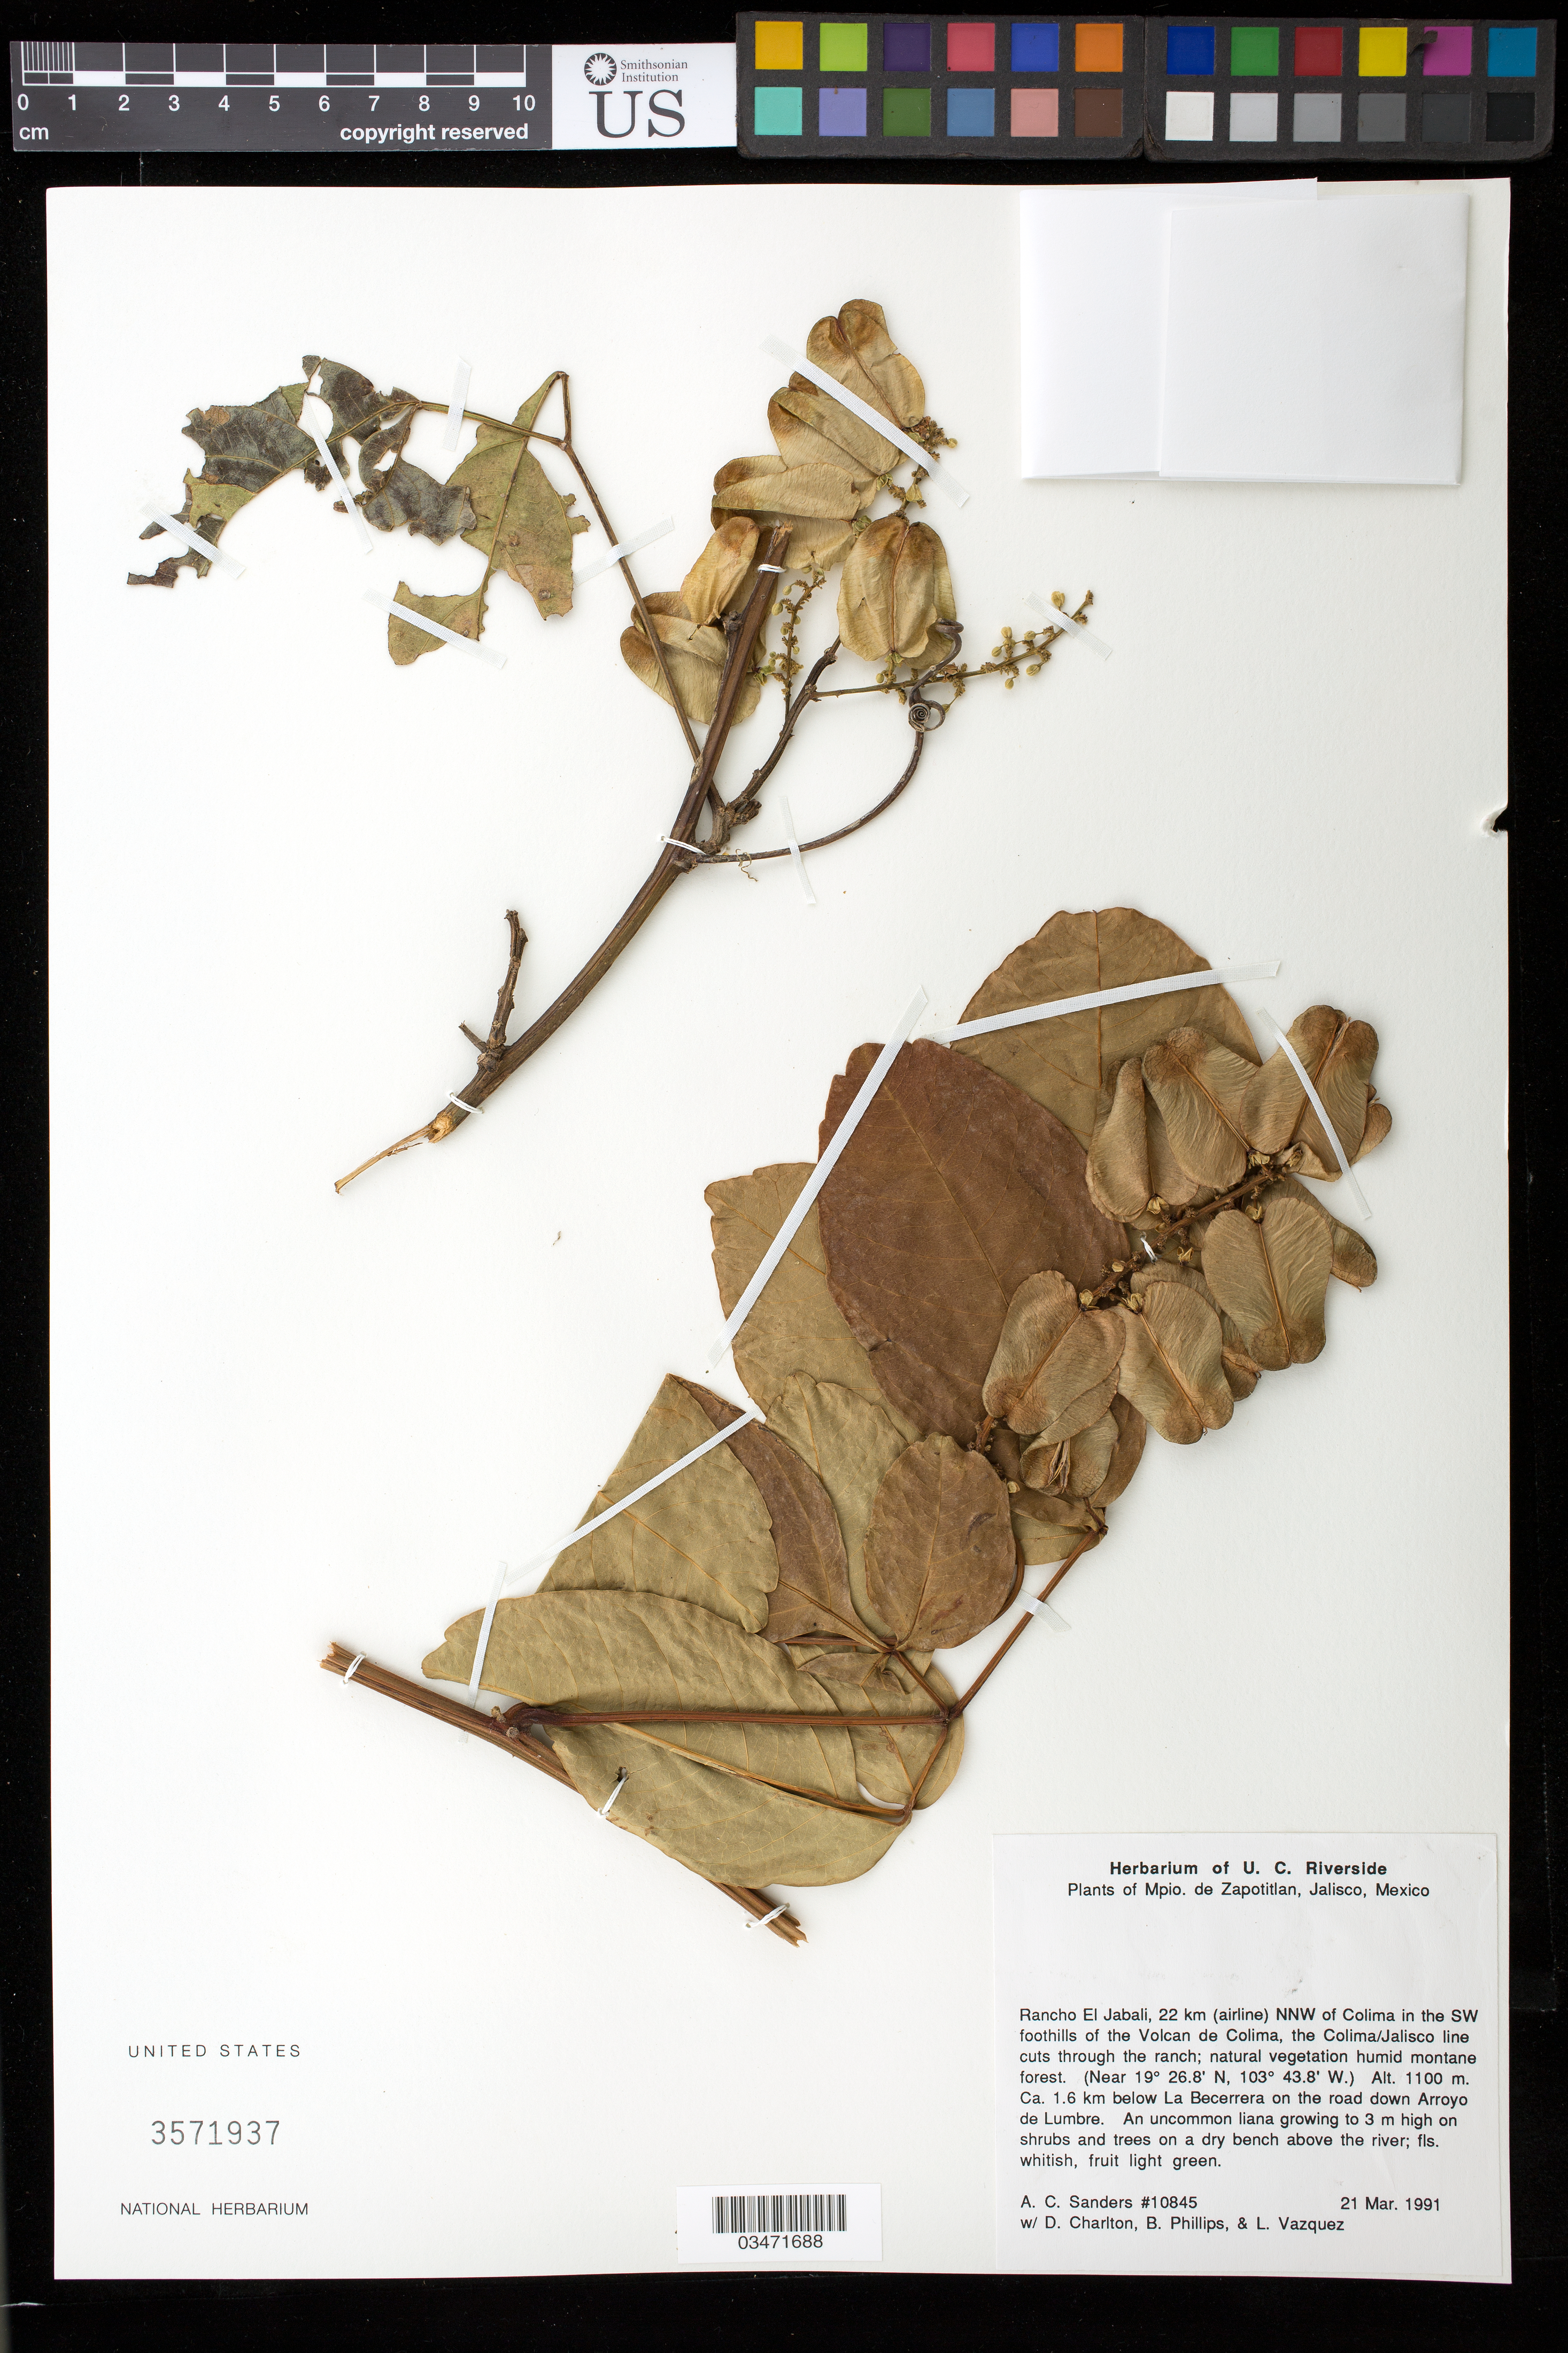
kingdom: Plantae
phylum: Tracheophyta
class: Magnoliopsida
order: Sapindales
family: Sapindaceae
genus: Serjania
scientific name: Serjania flaviflora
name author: Radlk.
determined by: Acevedo-Rodriguez, P., (US), Smithsonian Institution - National Museum of Natural History (UNITED STATES)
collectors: A. Sanders, D. Charlton, Phillips, B. & L. Vazquez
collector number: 10845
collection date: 1991-03-21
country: Mexico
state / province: Jalisco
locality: Mpio. Zapotitlan. Rancho El Jabali, 22 km (airline) NNW of Colima in the SW foothills of the Volcan de Colima, the Colima/Jalisco line cuts through the ranch. About 1.6 km below La Becerrera on the road down Arroyo de Lumbre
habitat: Natural vegetation humid montane forest; growing on trees and shrubs on a dry bench above the river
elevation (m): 1100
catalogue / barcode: US 3571937